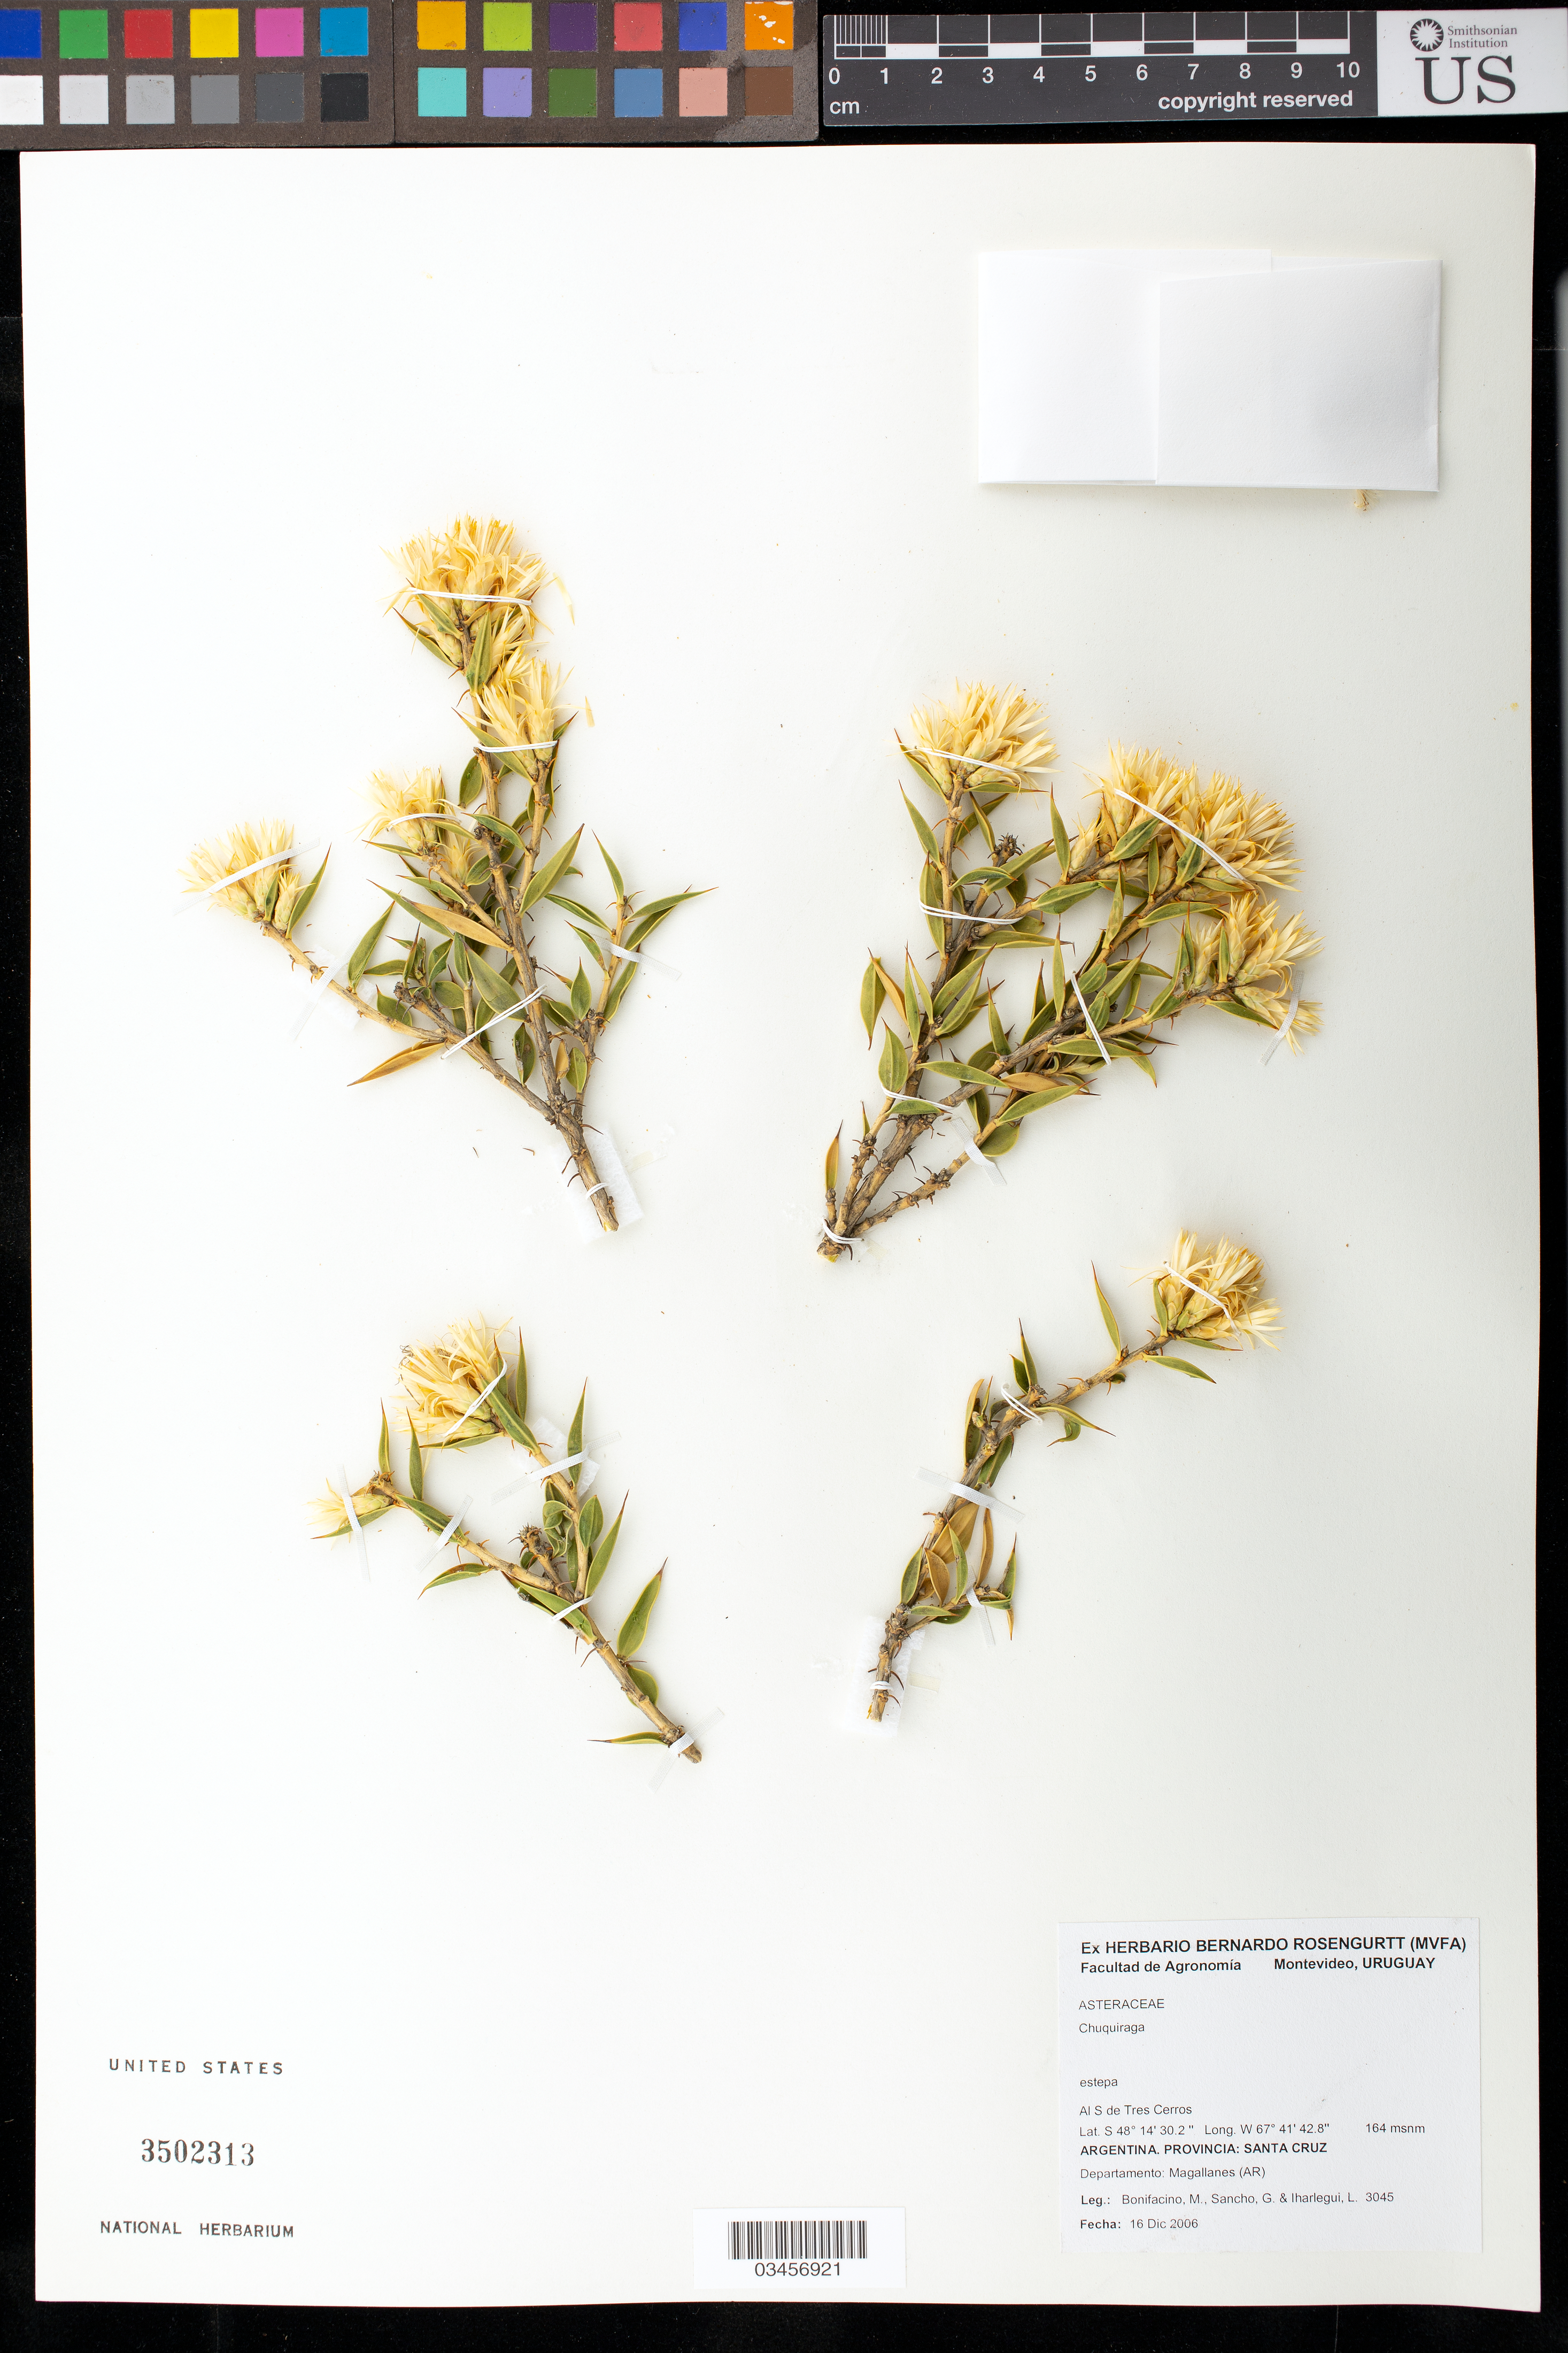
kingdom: Plantae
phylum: Tracheophyta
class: Magnoliopsida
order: Asterales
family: Asteraceae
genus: Chuquiraga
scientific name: Chuquiraga sp.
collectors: M. Bonifacino, G. Sancho & L. Iharlegui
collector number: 3045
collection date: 2006-12-16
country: Argentina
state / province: Santa Cruz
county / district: Magallanes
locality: Al S de Tres Cerros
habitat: Estepa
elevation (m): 164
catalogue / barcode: US 3502313